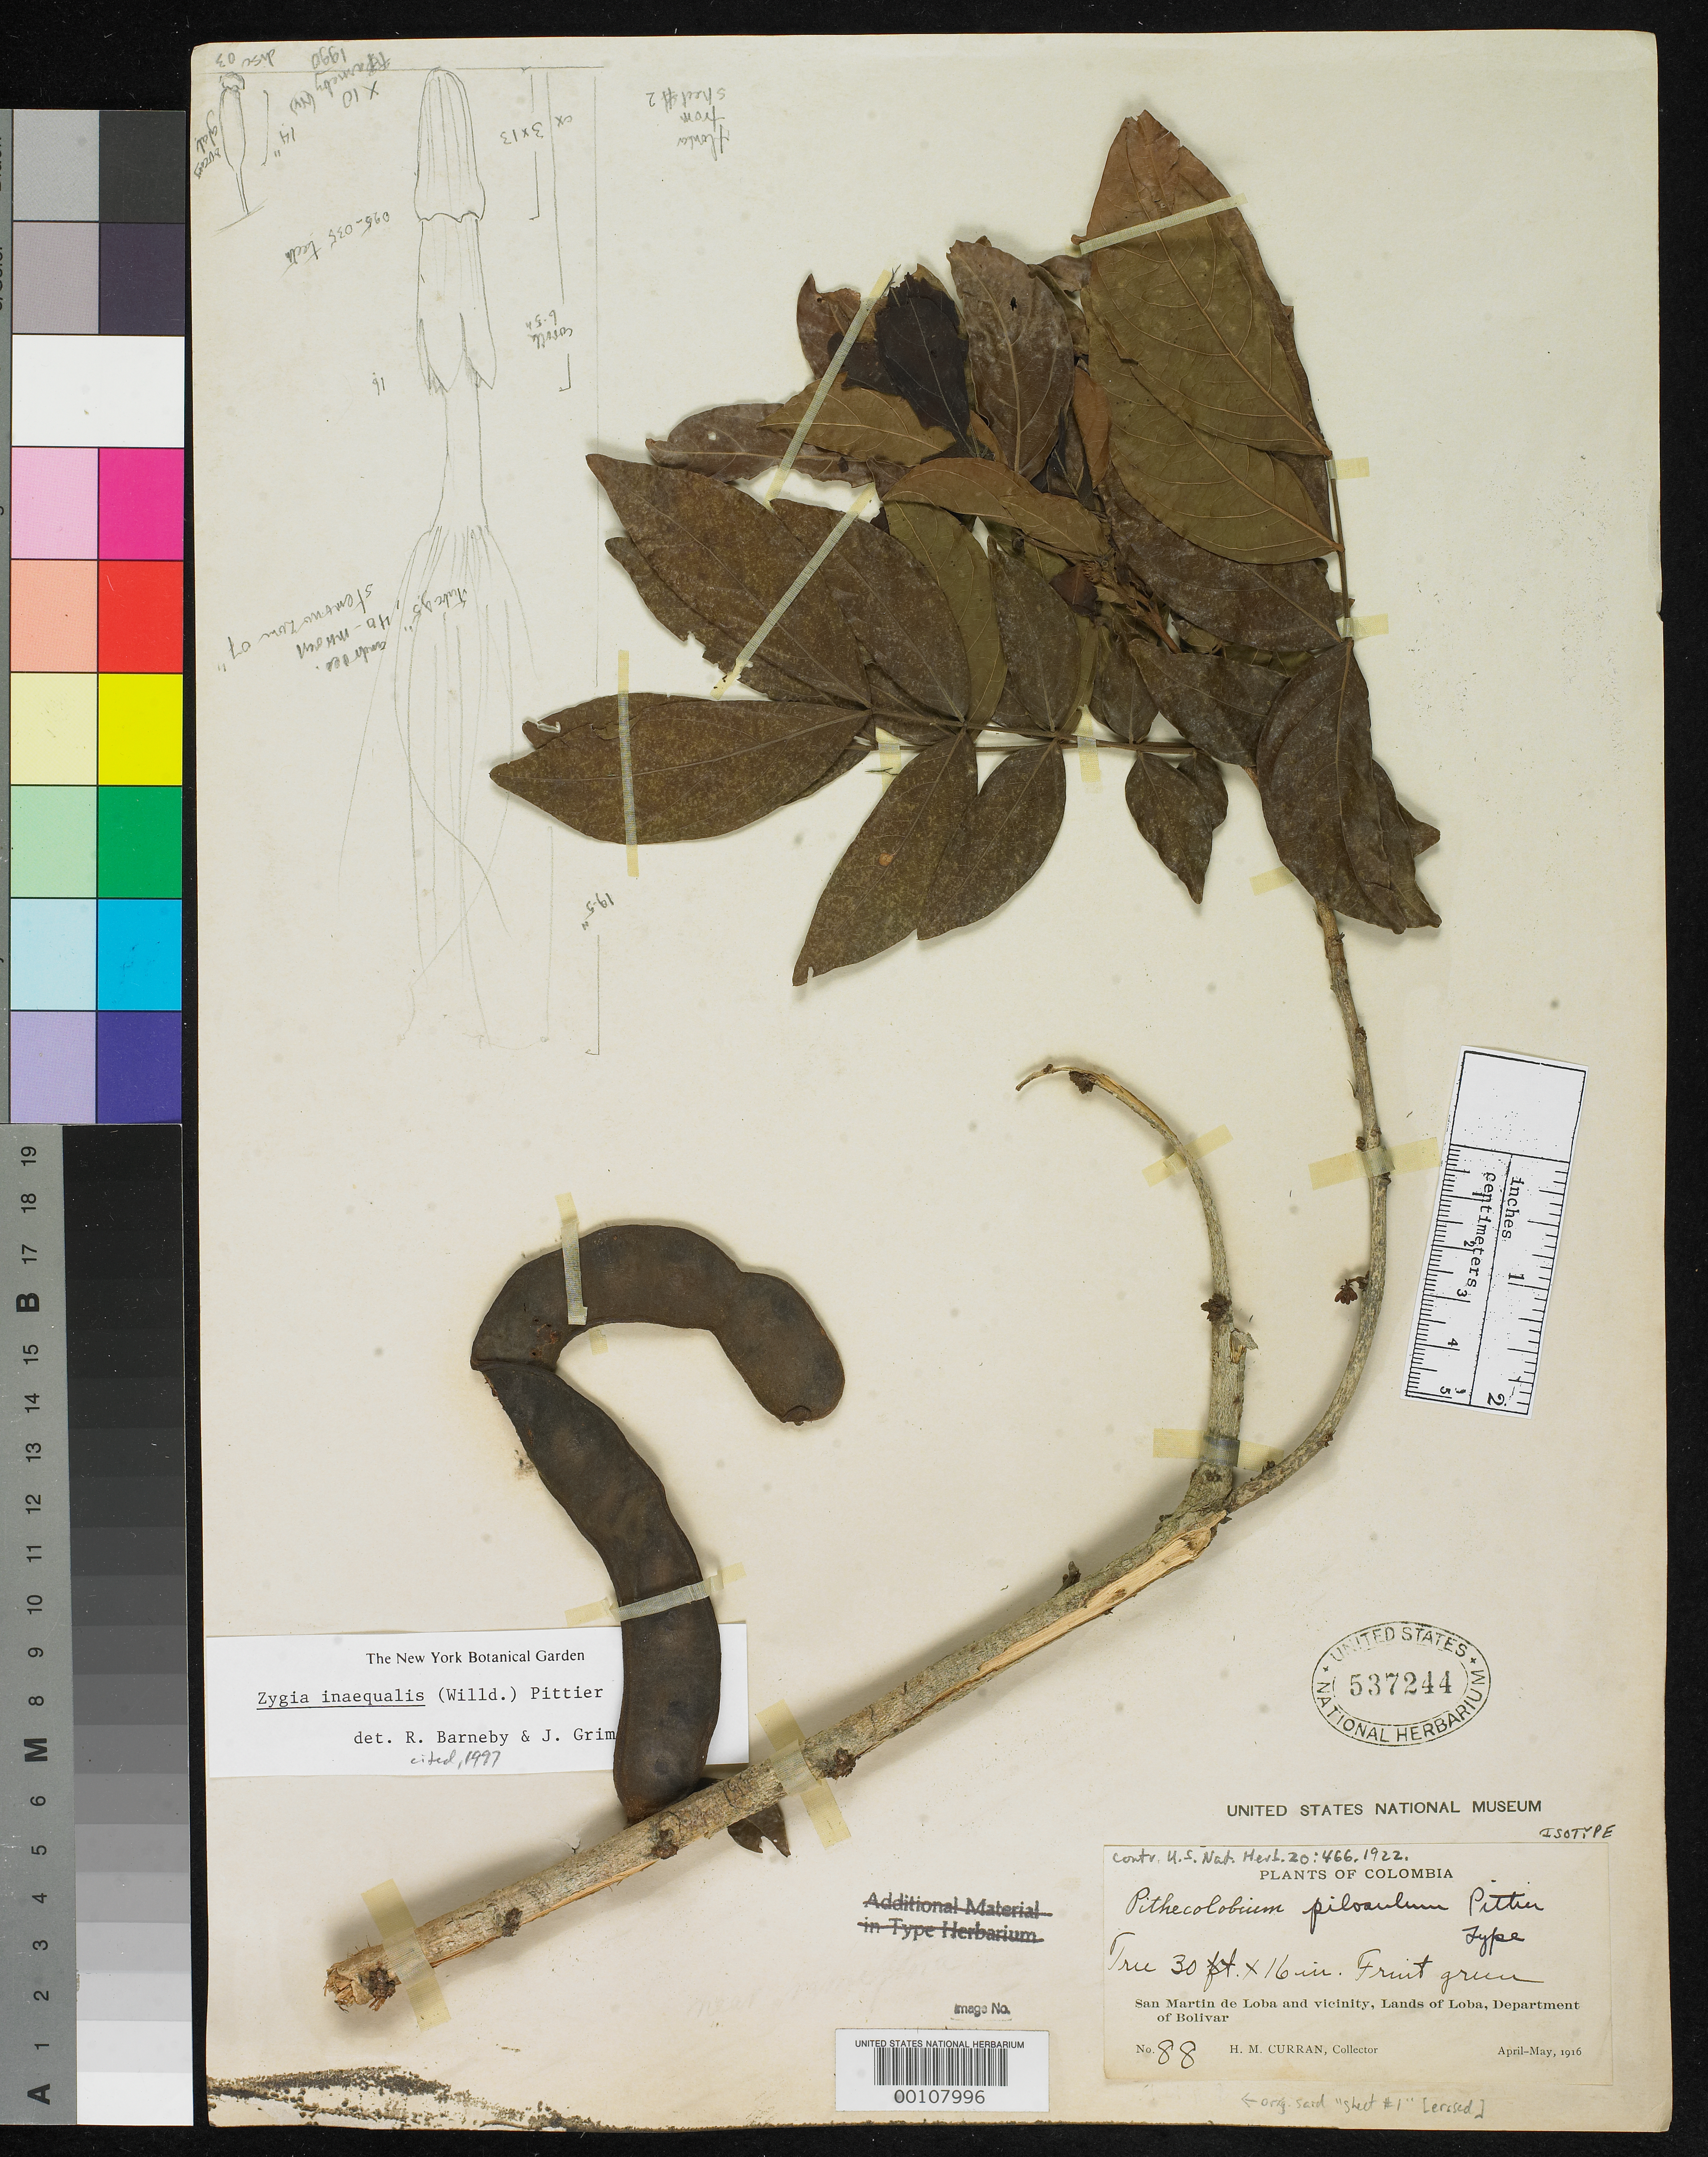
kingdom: Plantae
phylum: Tracheophyta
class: Magnoliopsida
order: Fabales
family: Fabaceae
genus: Pithecellobium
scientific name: Pithecellobium pilosulum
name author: Pittier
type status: Isotype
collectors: H. M. Curran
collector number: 88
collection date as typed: Apr 1916 to -- May 1916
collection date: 1916-04/1916-05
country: Colombia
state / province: Bolívar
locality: San Martin de Loba and vicinity, Lands of Loba.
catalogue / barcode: US 537244